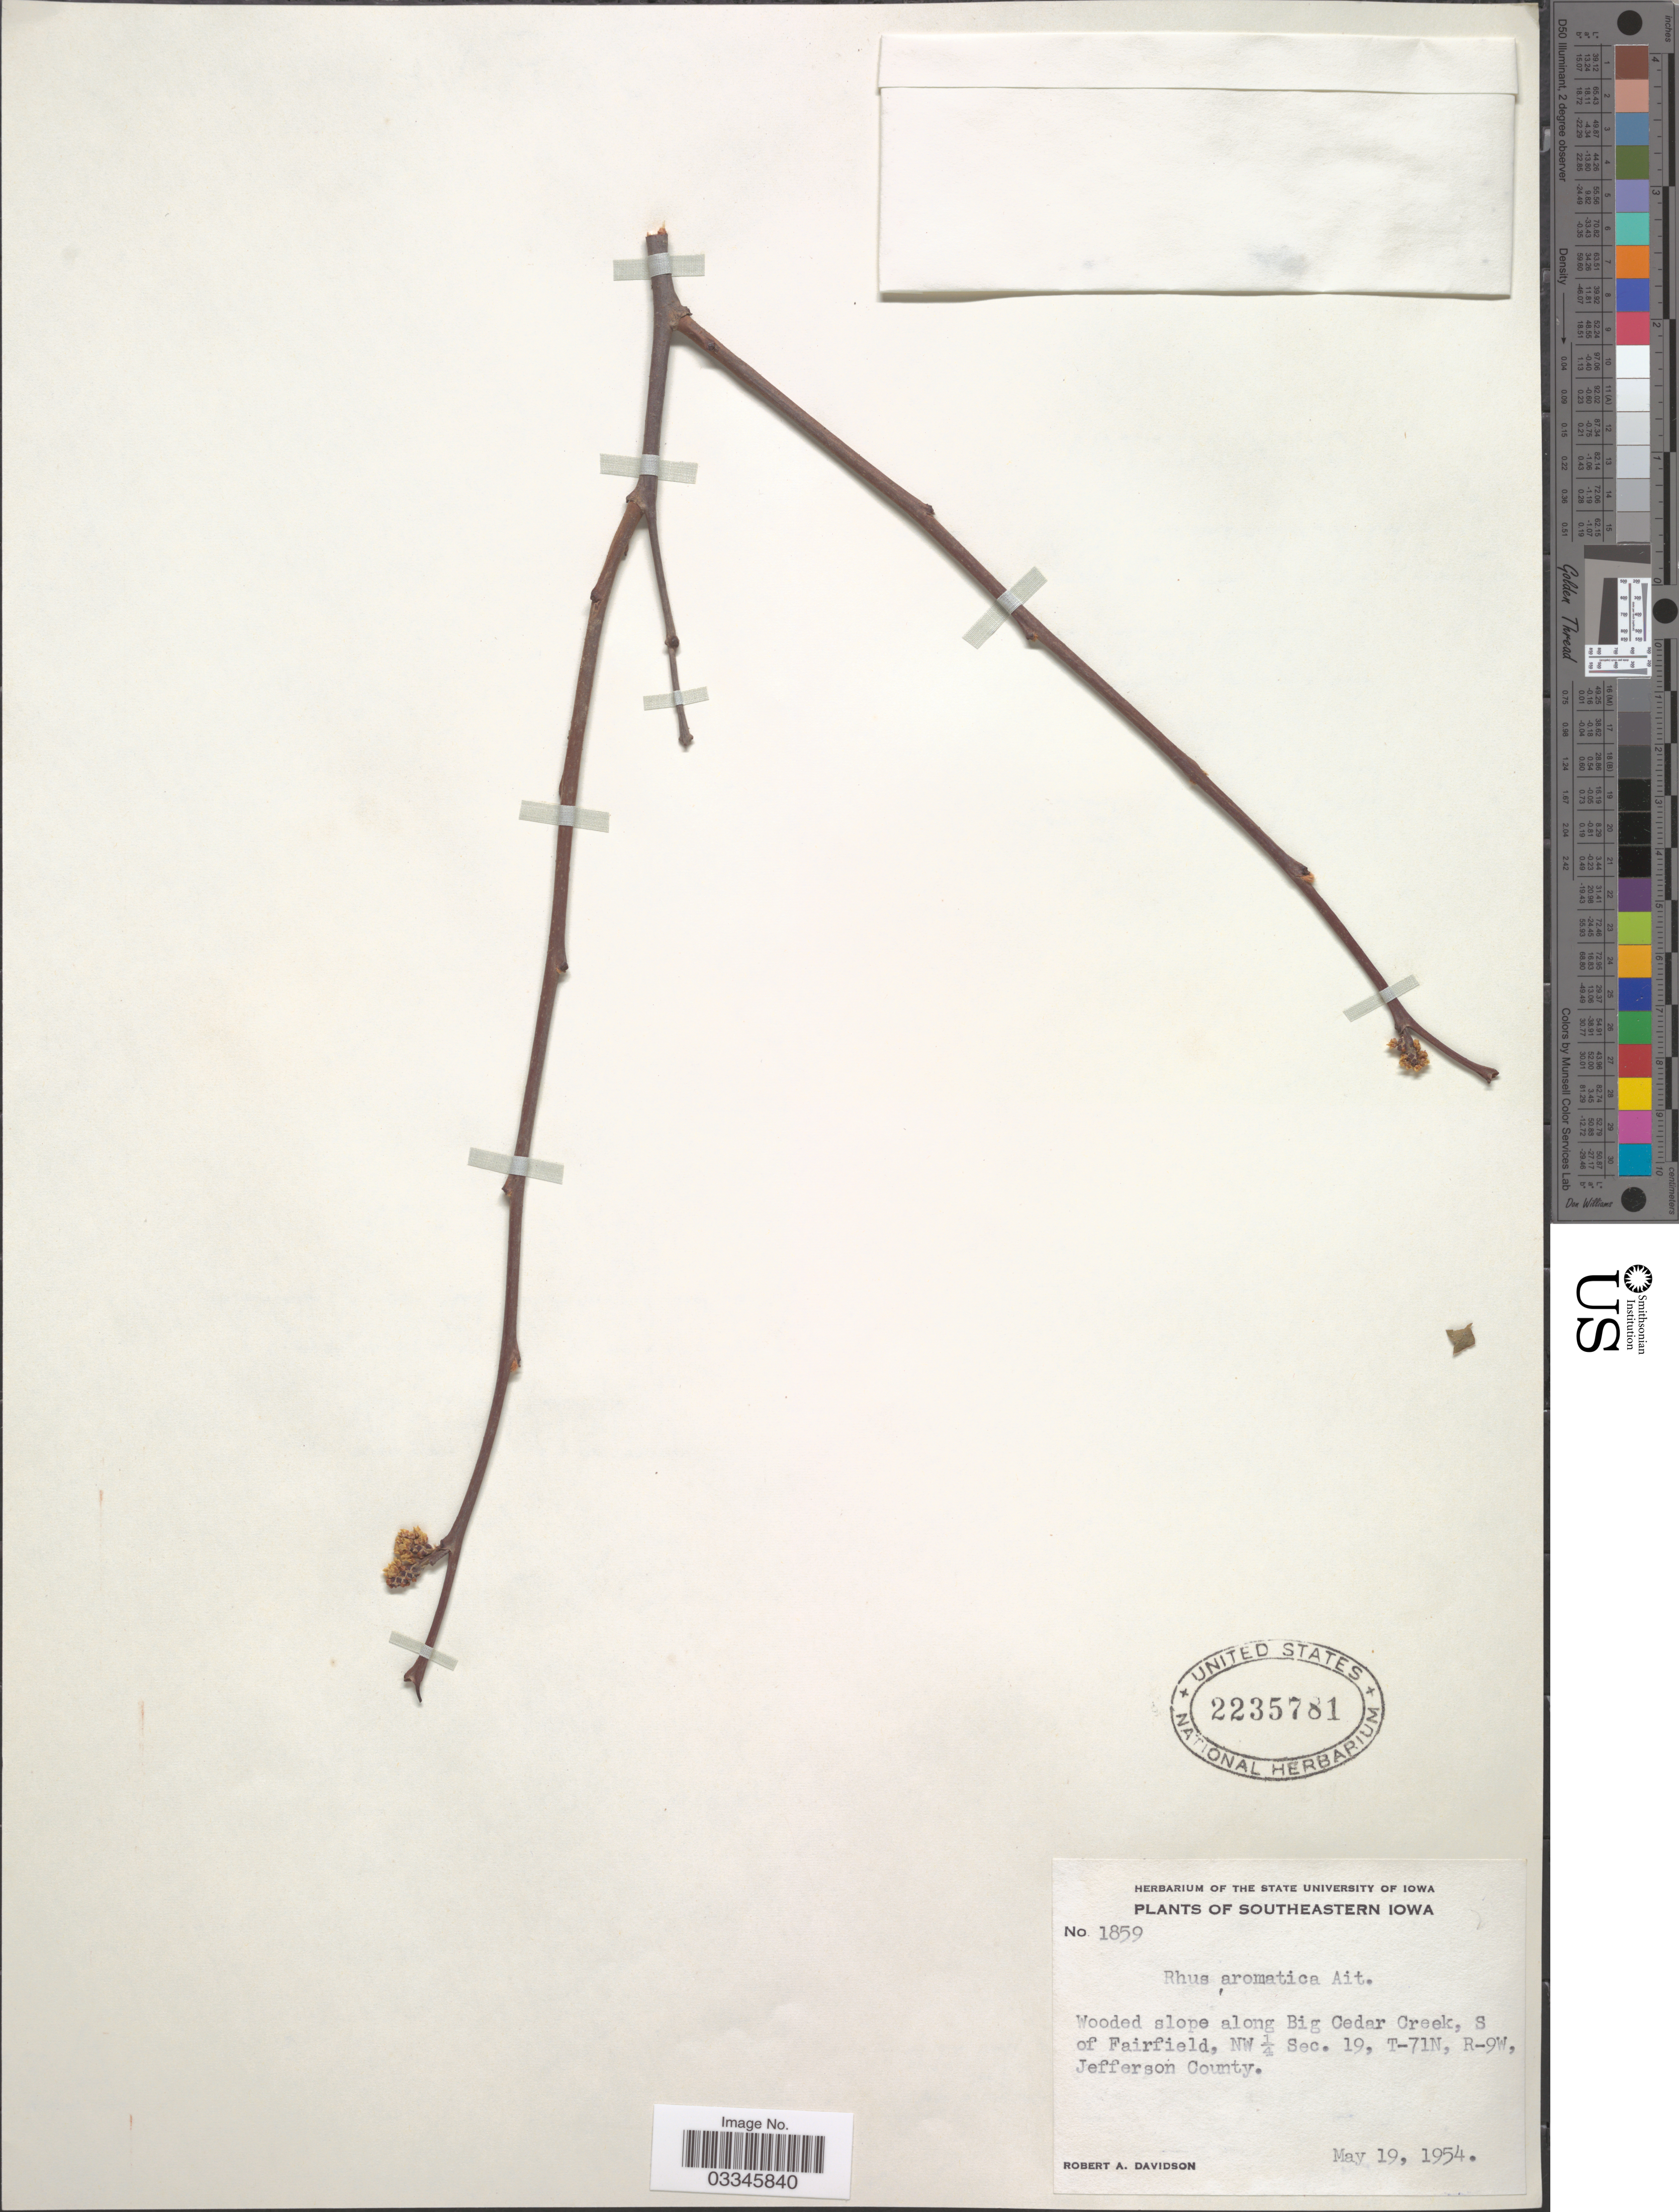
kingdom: Plantae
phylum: Tracheophyta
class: Magnoliopsida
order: Sapindales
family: Anacardiaceae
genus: Rhus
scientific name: Rhus crenata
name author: Thunb.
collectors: R. A. Davidson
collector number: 1859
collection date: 1954-05-19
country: United States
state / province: Iowa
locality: Southeastern Iowa. Along Big Cedar Creek, S of Fairfield, NW ¼ Sec. 19, T-71N, R-9W, Jefferson County.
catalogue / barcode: US 2235781